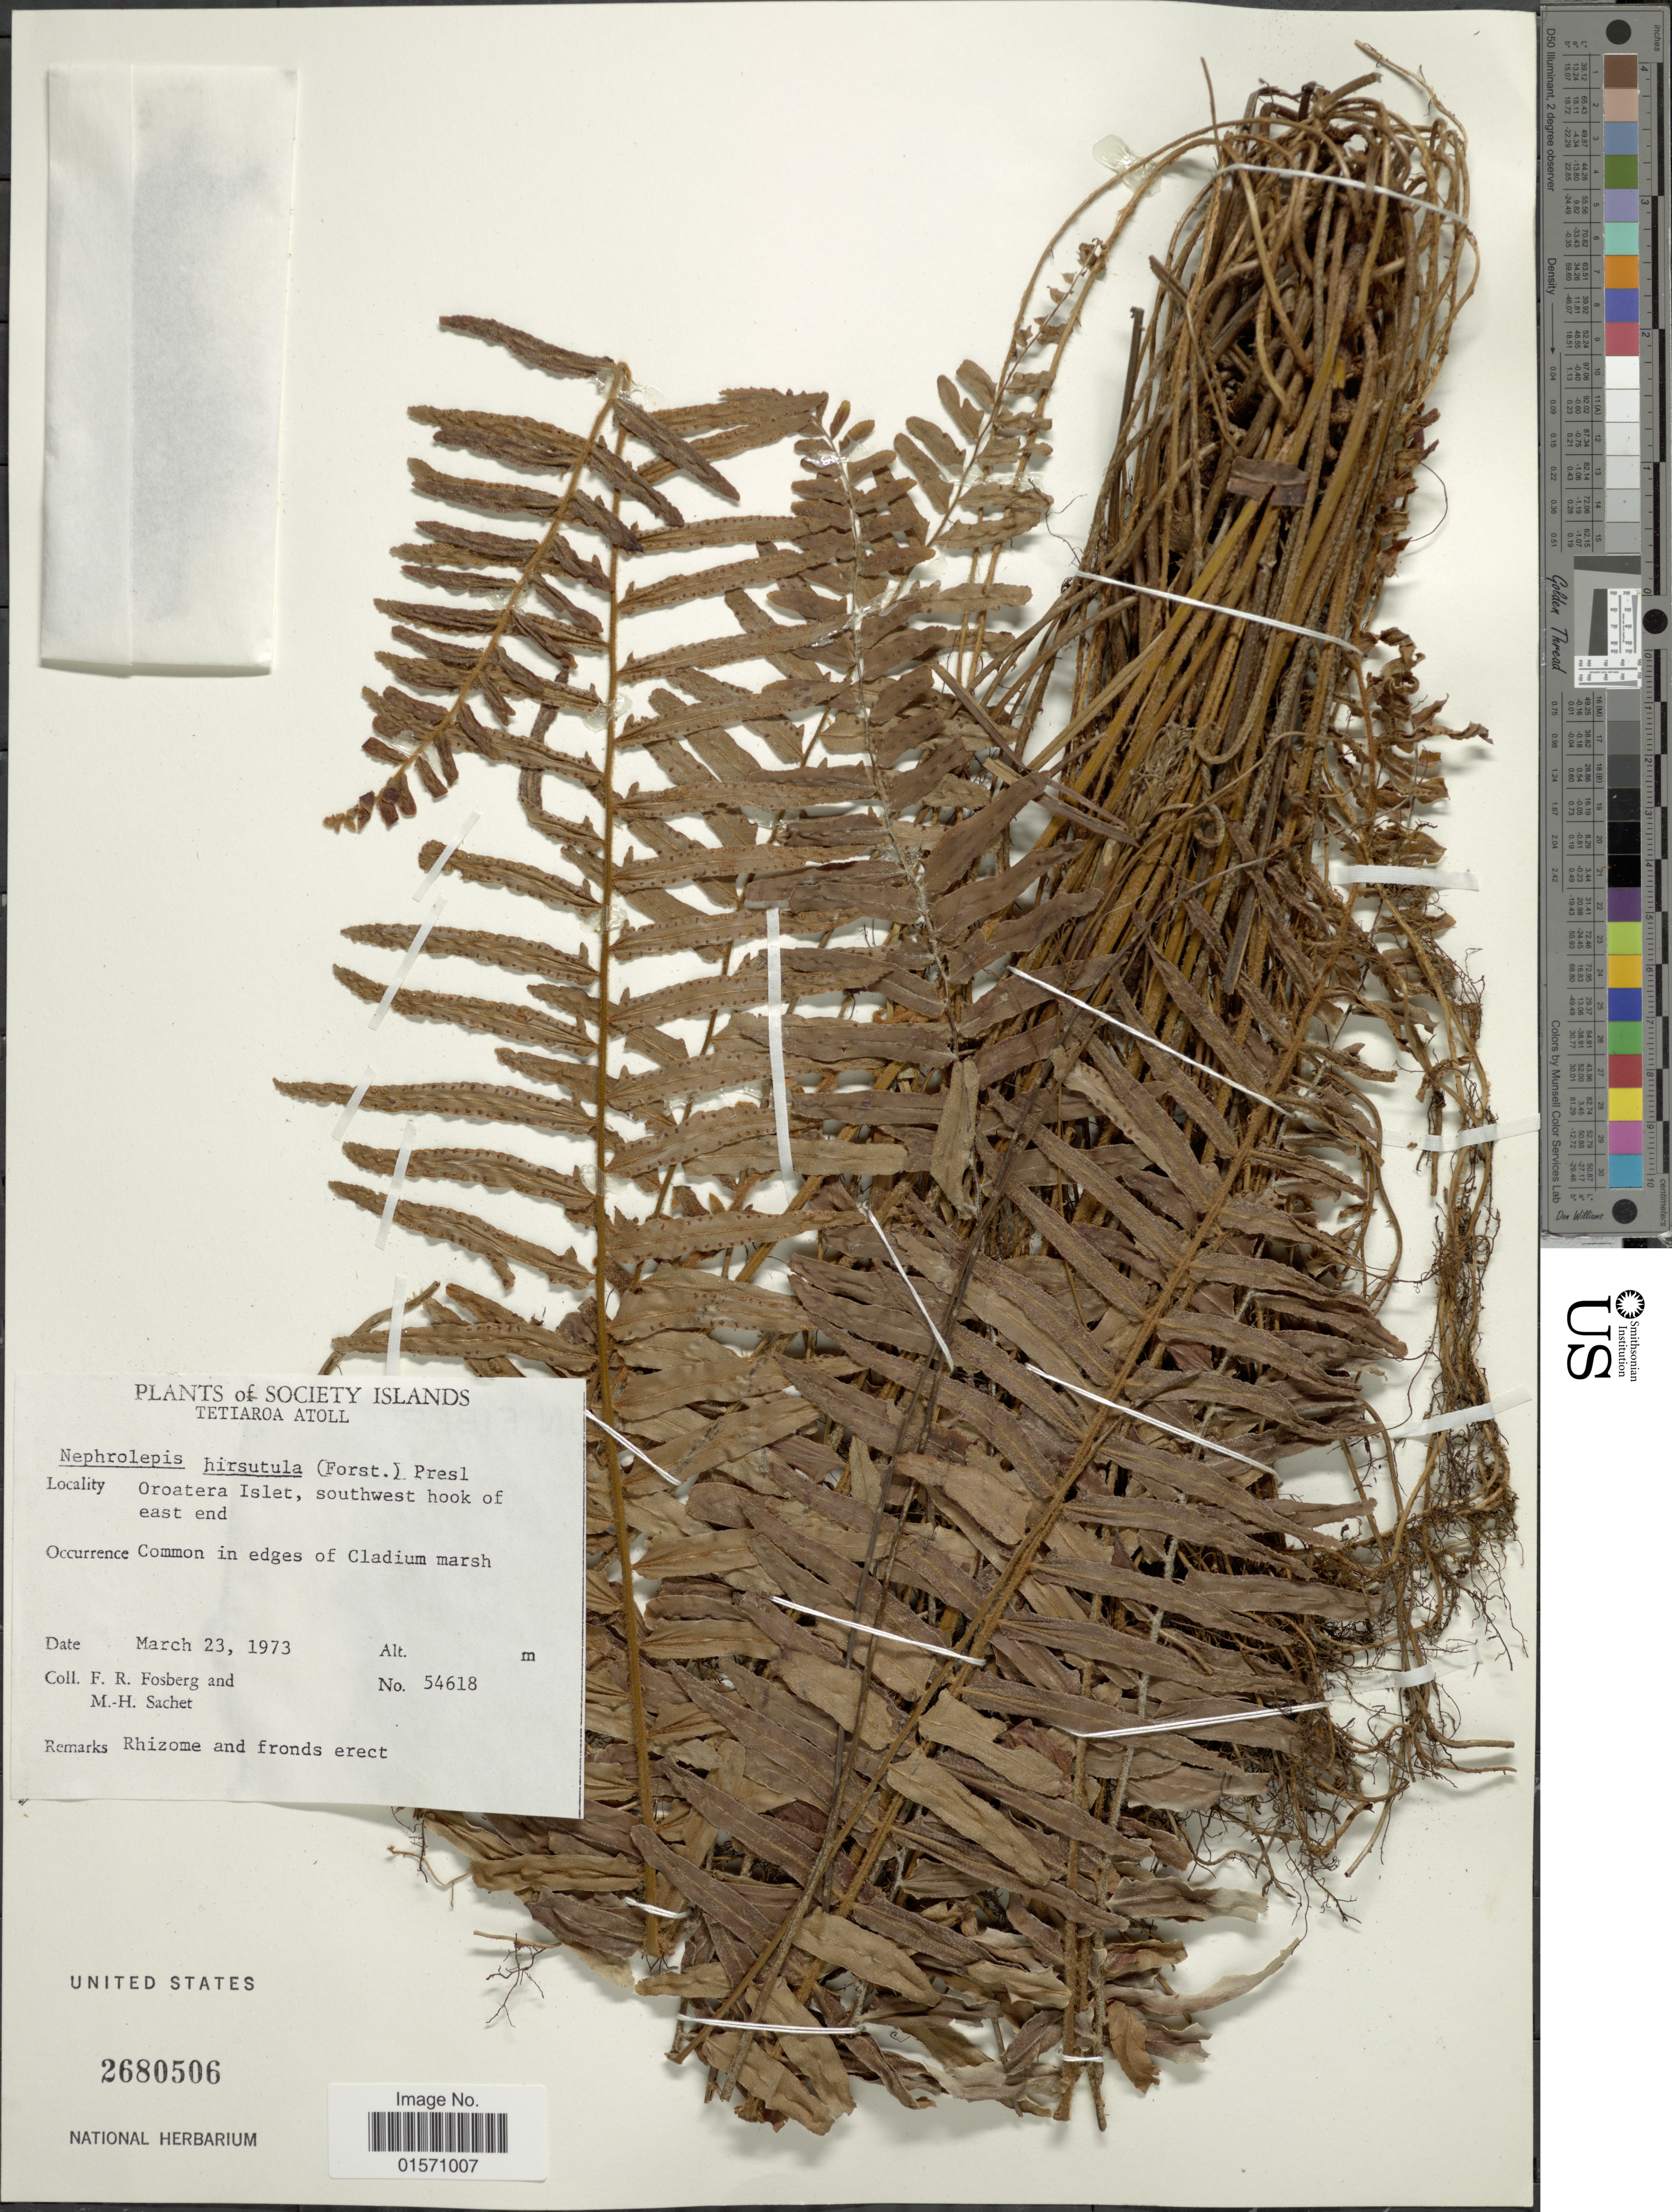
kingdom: Plantae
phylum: Tracheophyta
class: Polypodiopsida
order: Polypodiales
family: Nephrolepidaceae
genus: Nephrolepis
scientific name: Nephrolepis hirsutula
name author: (G. Forst.) C. Presl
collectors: F. R. Fosberg & M.-H. Sachet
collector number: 54618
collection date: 1973-03-23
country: French Polynesia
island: Tetiaroa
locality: Society Islands, Tetiaroa Atoll. Oroatera Islet, southwest hook of east end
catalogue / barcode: US 2680506